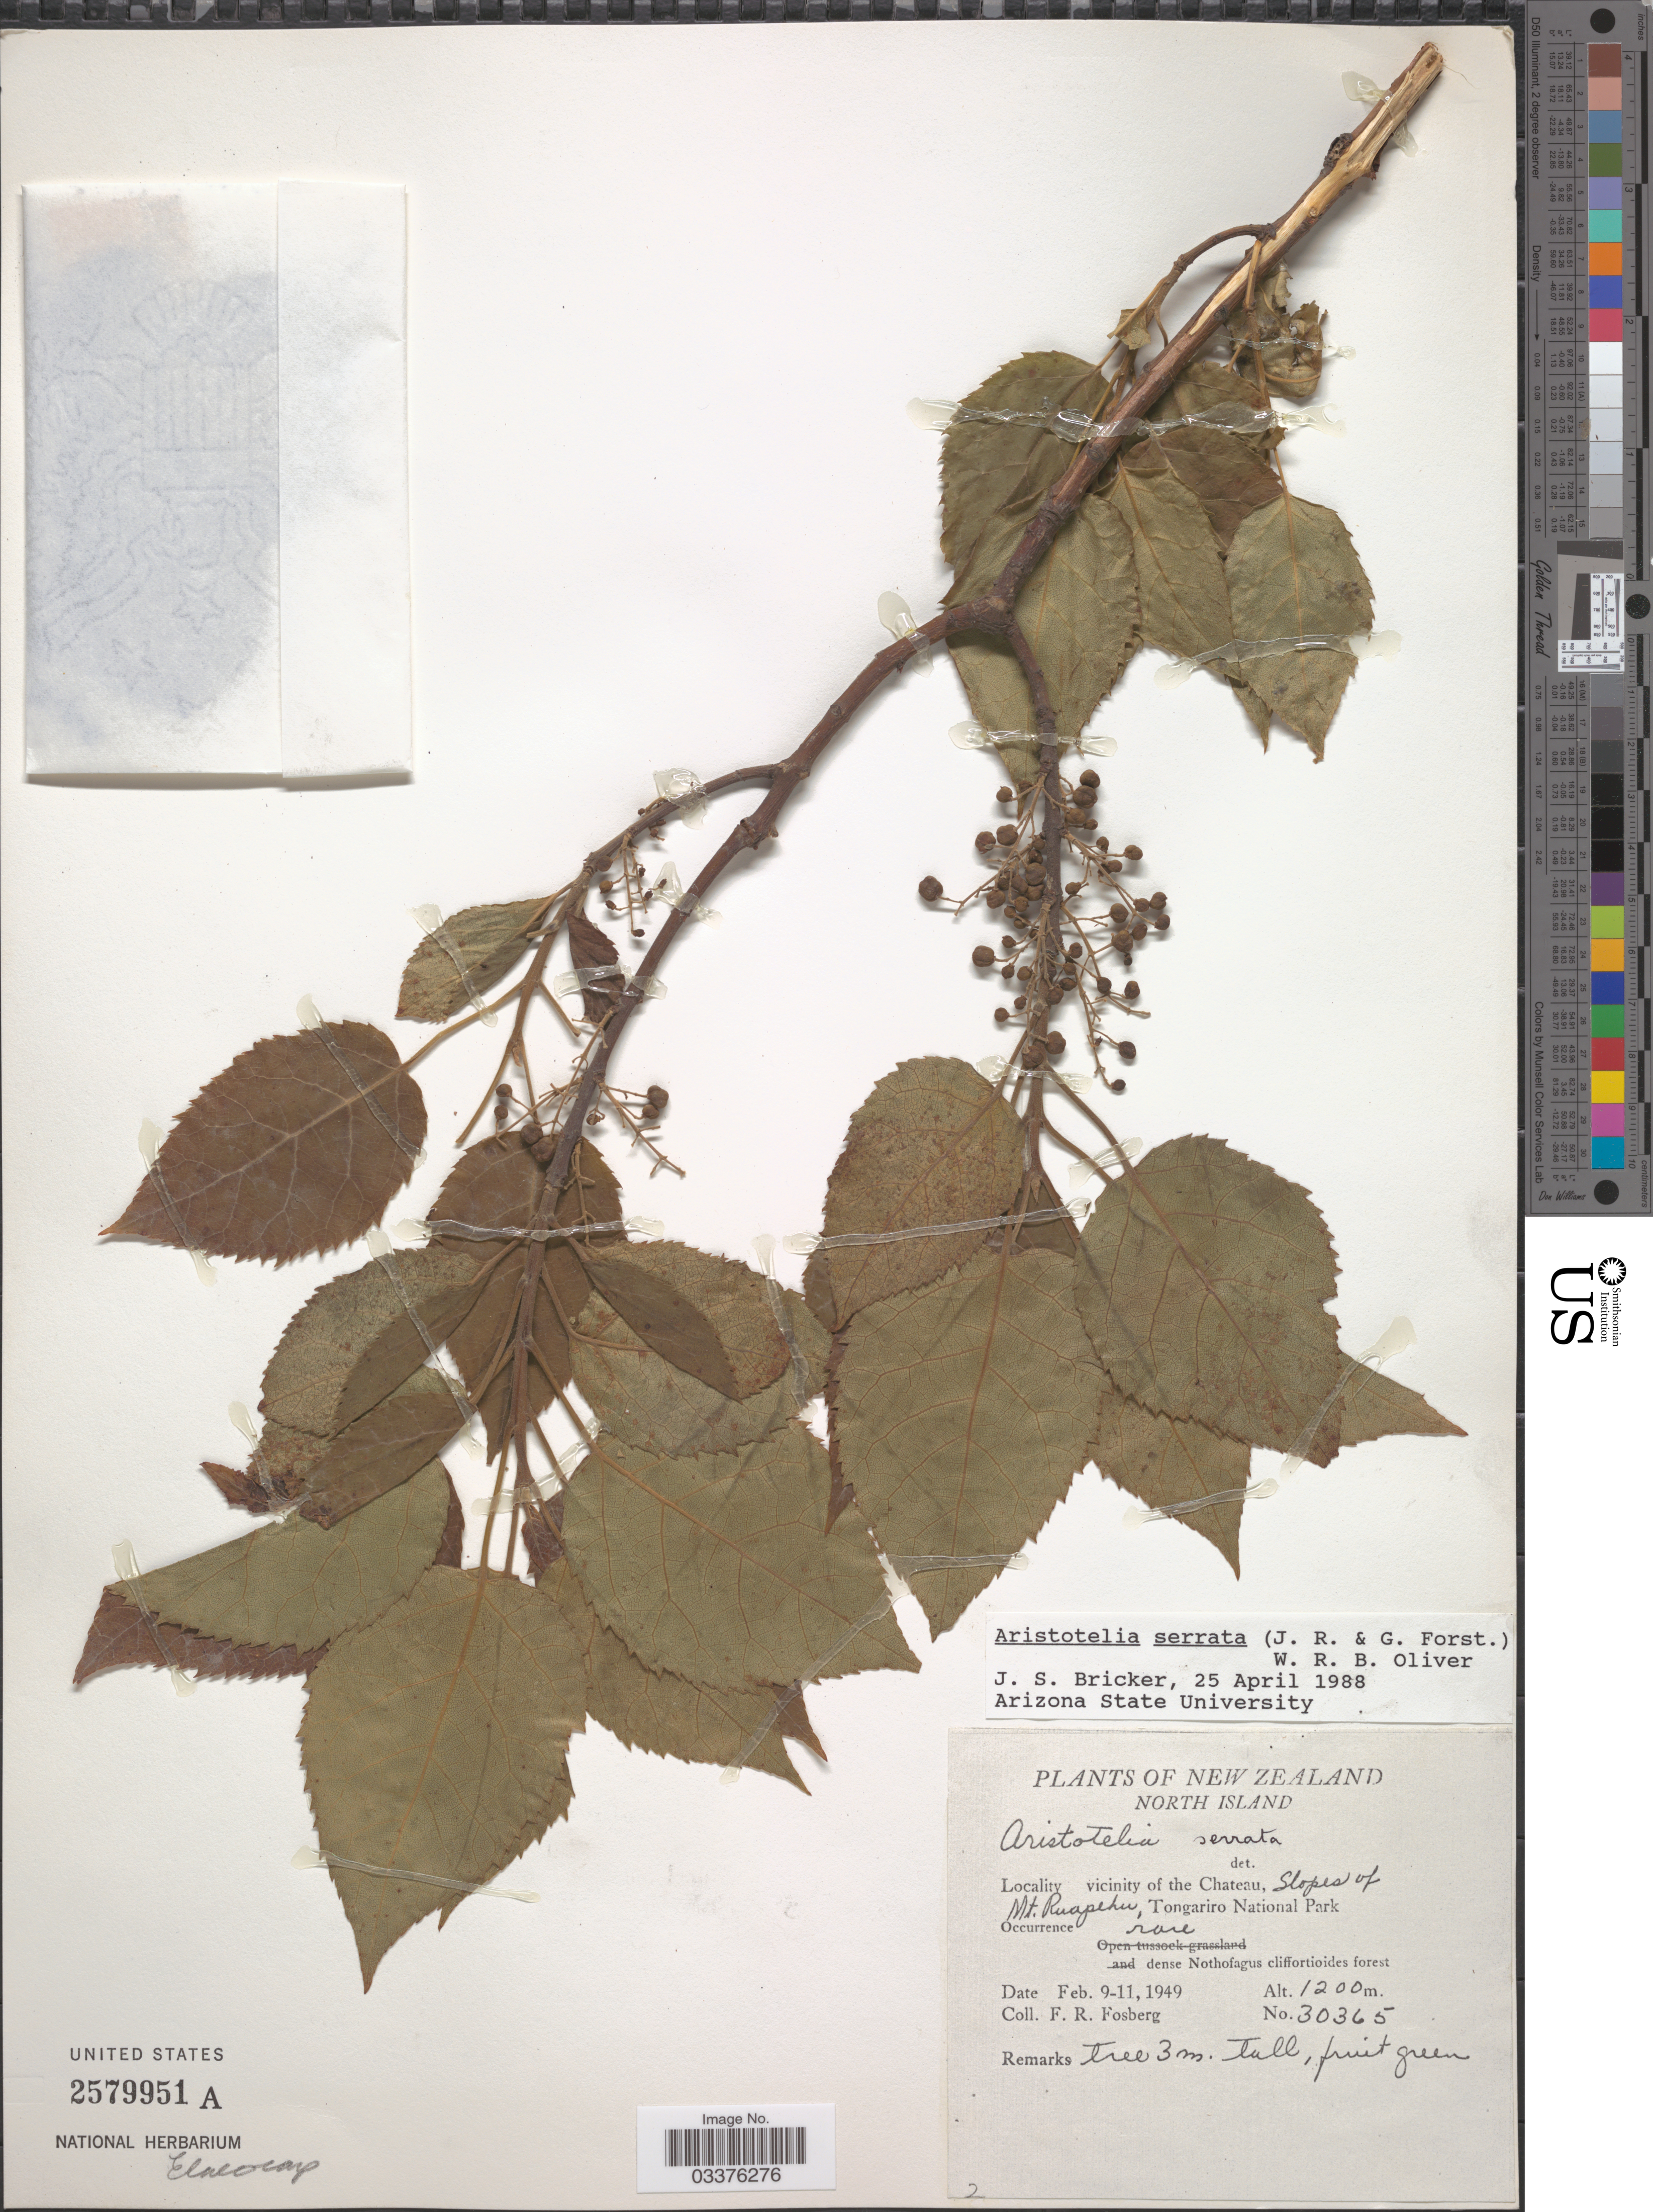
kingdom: Plantae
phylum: Tracheophyta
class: Magnoliopsida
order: Oxalidales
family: Elaeocarpaceae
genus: Aristotelia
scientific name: Aristotelia serrata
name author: Oliv.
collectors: F. R. Fosberg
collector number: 30365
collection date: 1949-02-09/1949-02-11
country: New Zealand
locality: North Island. Vicinity of the Chateau, Slopes of Mt. Ruapehu, Tongariro National Park.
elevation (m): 1200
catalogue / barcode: US 2579951A